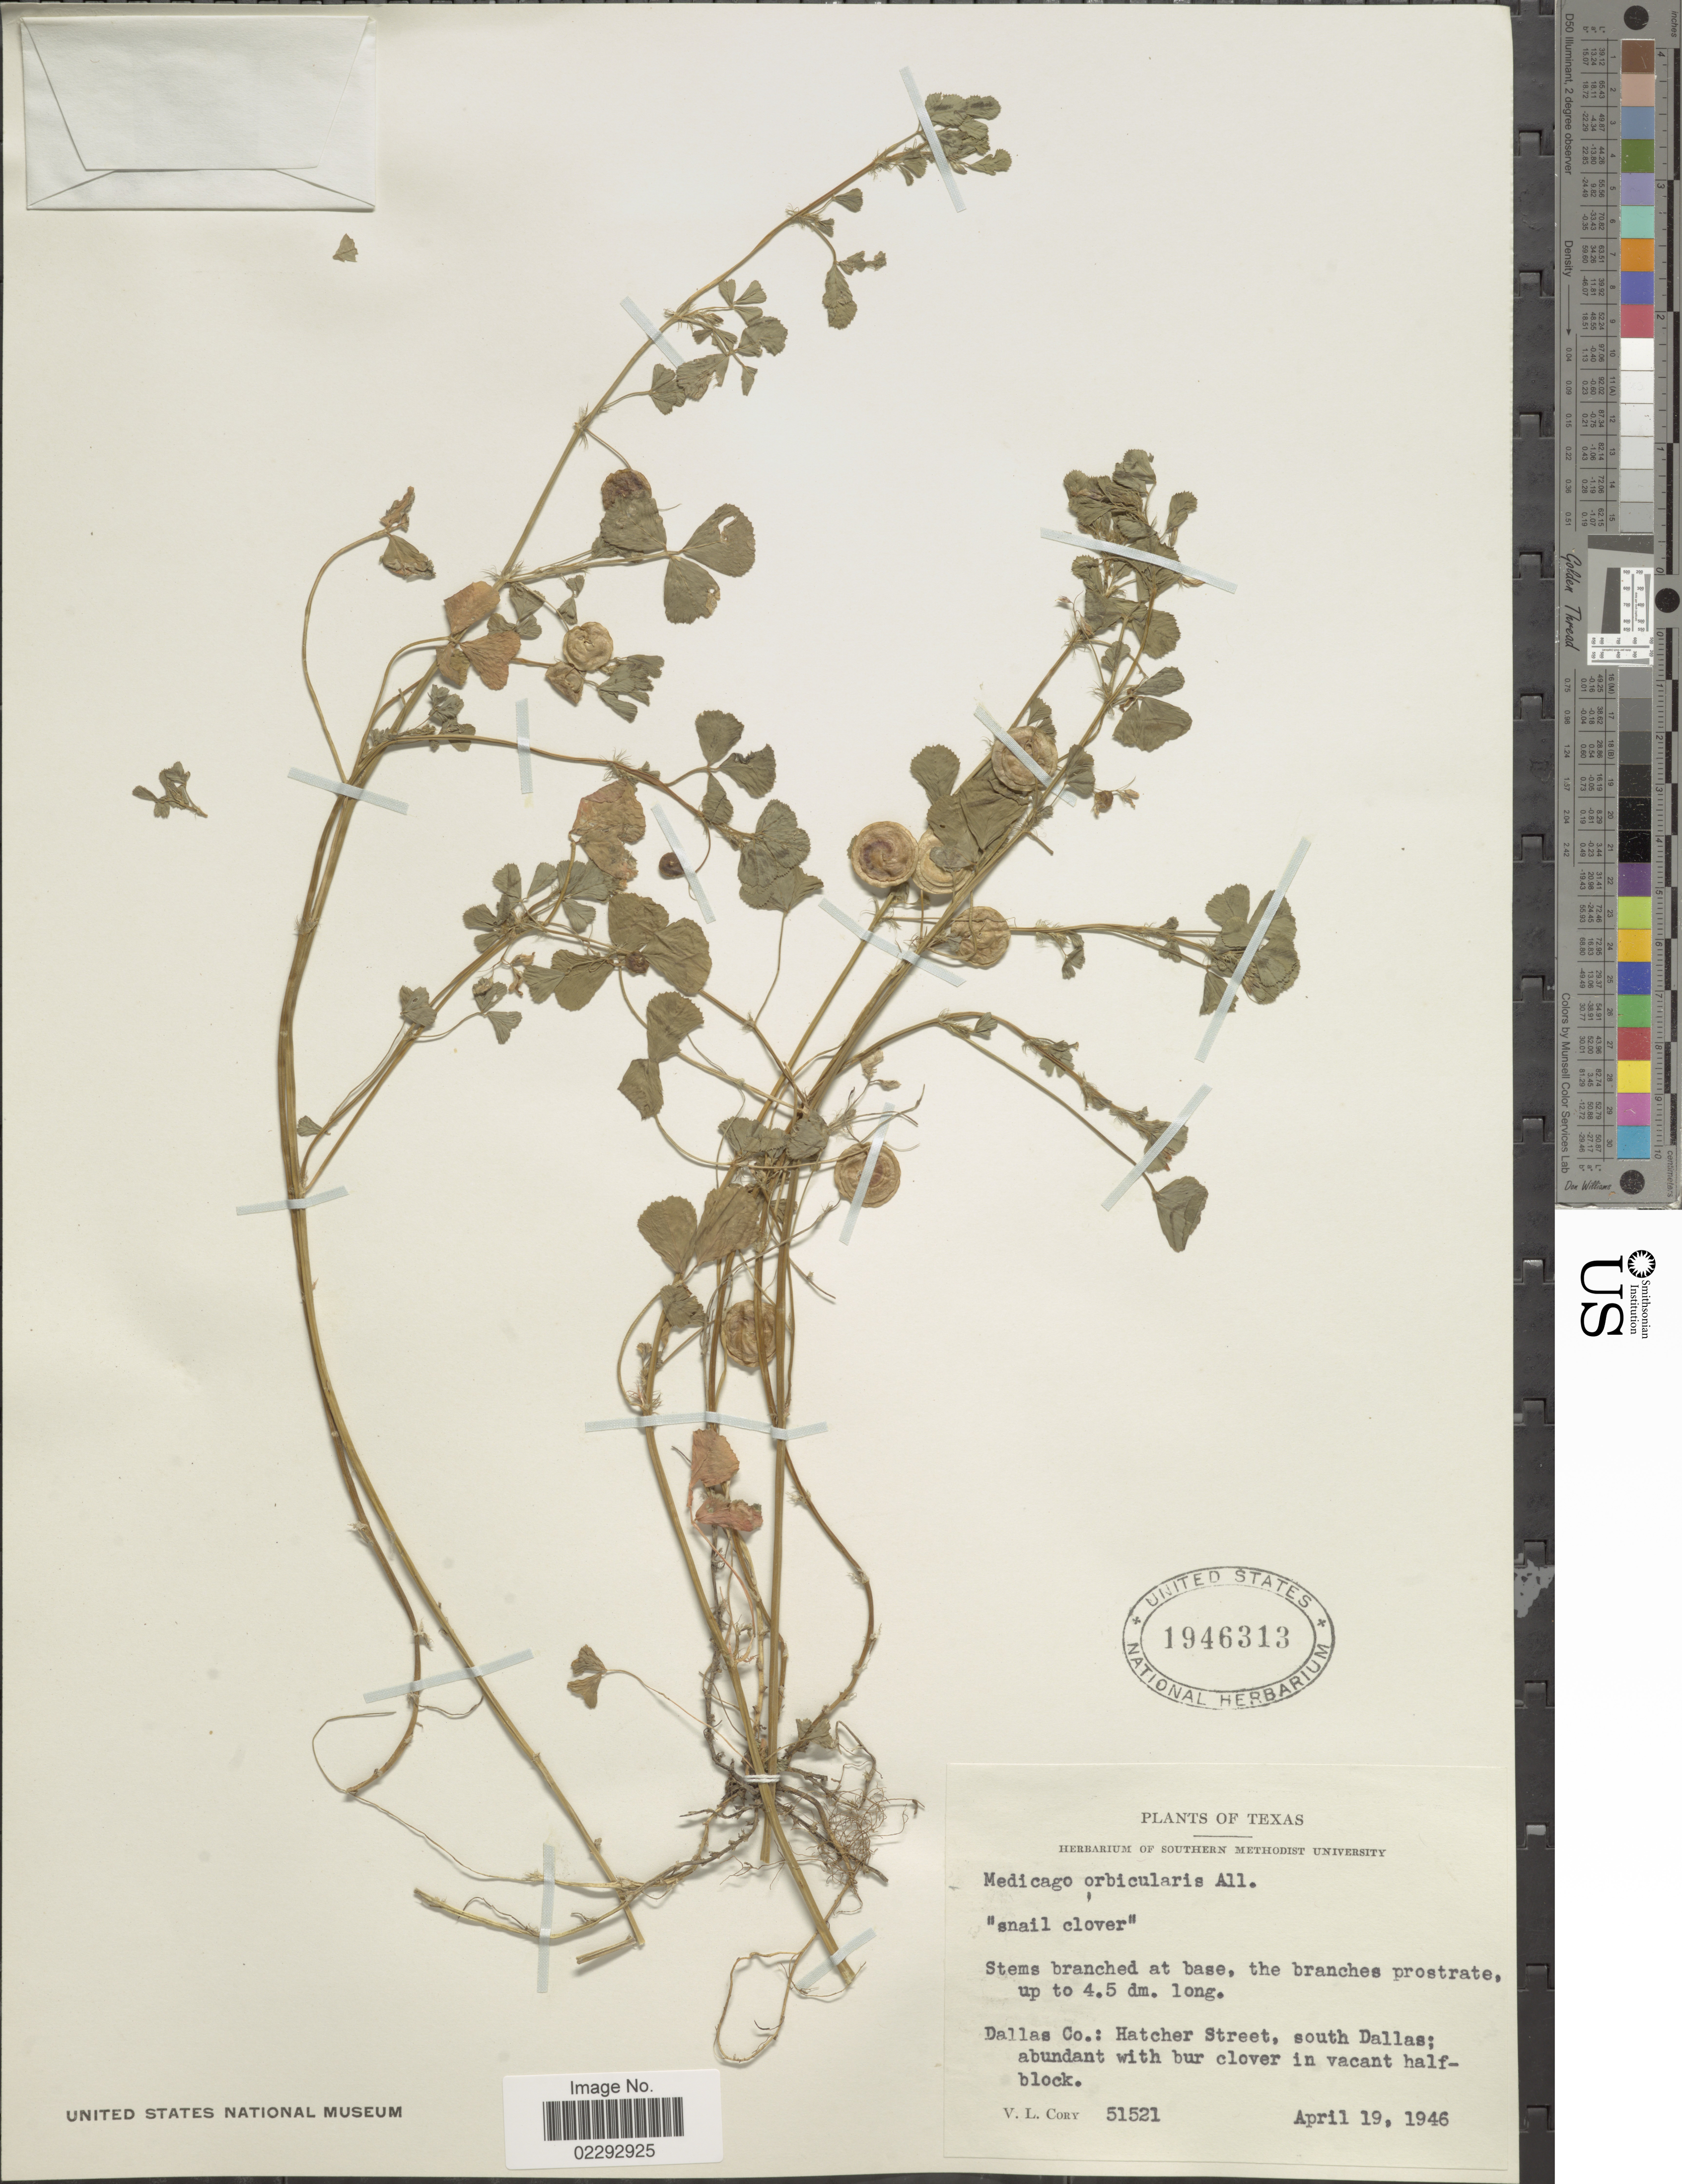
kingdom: Plantae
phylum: Tracheophyta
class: Magnoliopsida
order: Fabales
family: Fabaceae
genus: Medicago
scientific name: Medicago orbicularis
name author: (L.) Bartal.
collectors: V. Cory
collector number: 51521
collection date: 1946-04-19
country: United States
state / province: Texas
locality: Texas, Dallas Co.: Hatcher Street, South Dallas .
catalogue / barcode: US 1946313